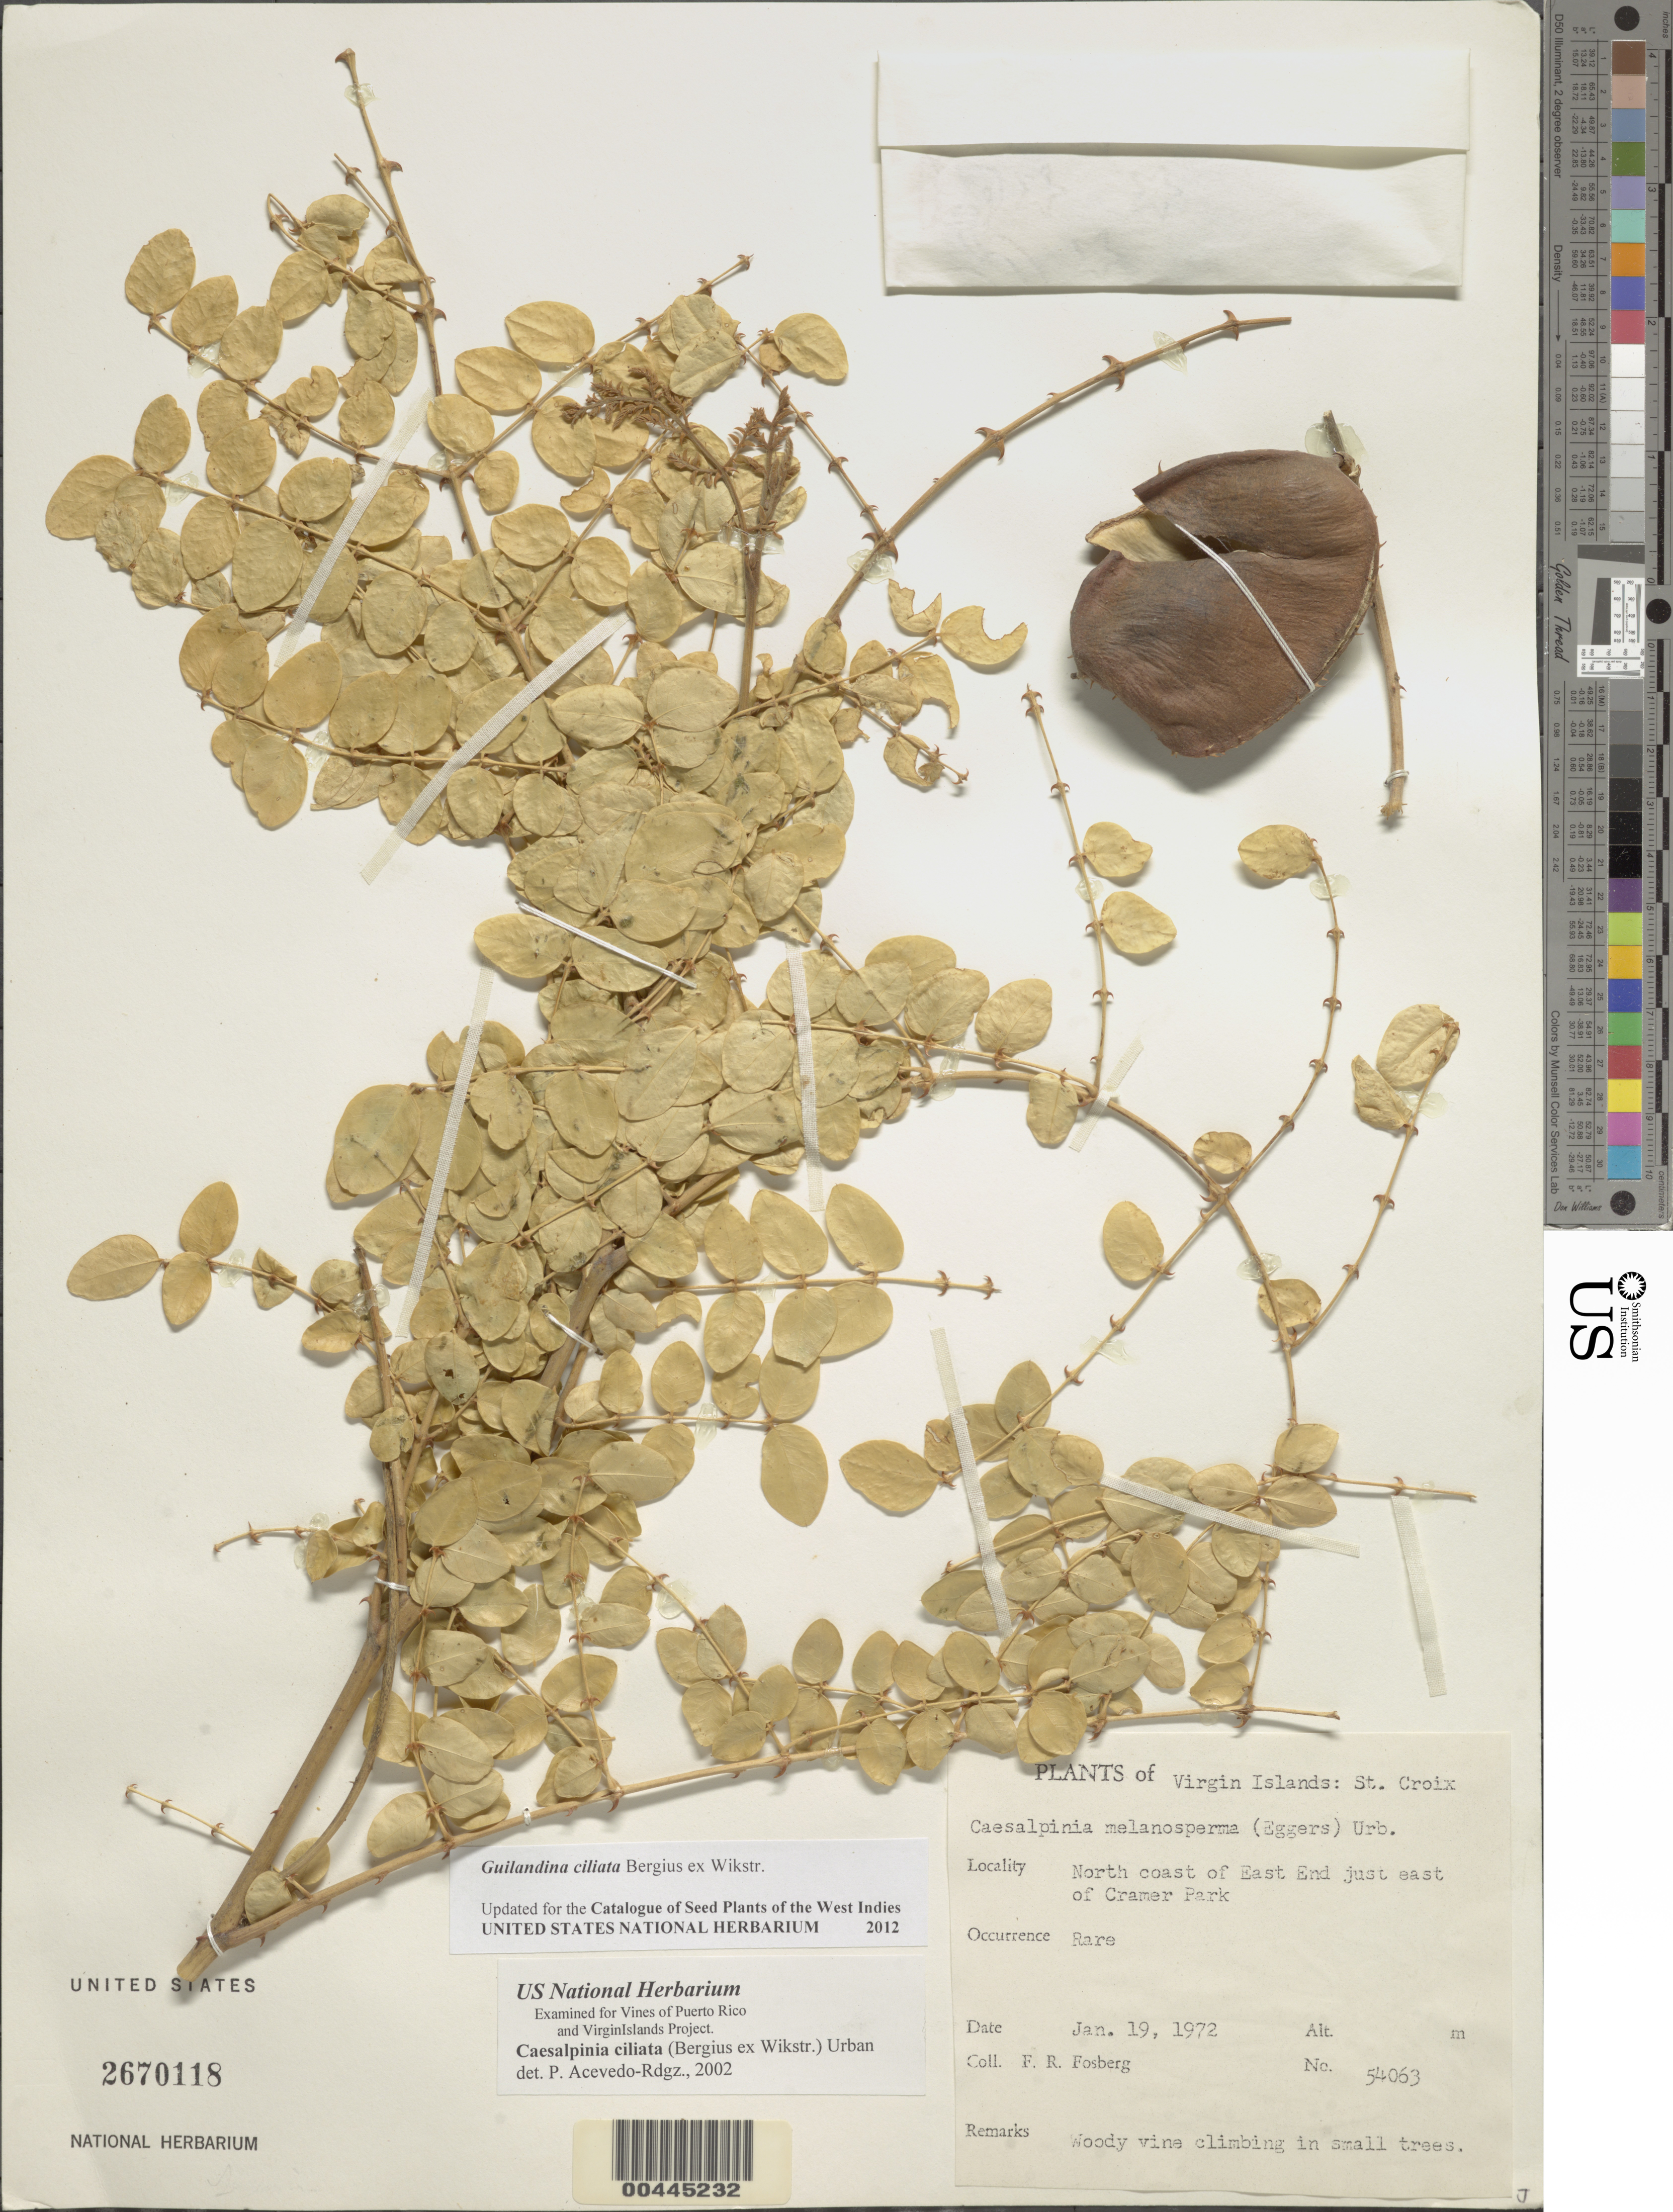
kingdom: Plantae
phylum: Tracheophyta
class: Magnoliopsida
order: Fabales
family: Fabaceae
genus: Guilandina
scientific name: Guilandina ciliata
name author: Bergius ex Wikstr.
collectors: F. R. Fosberg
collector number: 54063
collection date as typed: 19 Jan 1972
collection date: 1972-01-19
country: U.S. Virgin Islands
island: St. Croix Island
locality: North coast of East End just E of Cramer Park.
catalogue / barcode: US 2670118